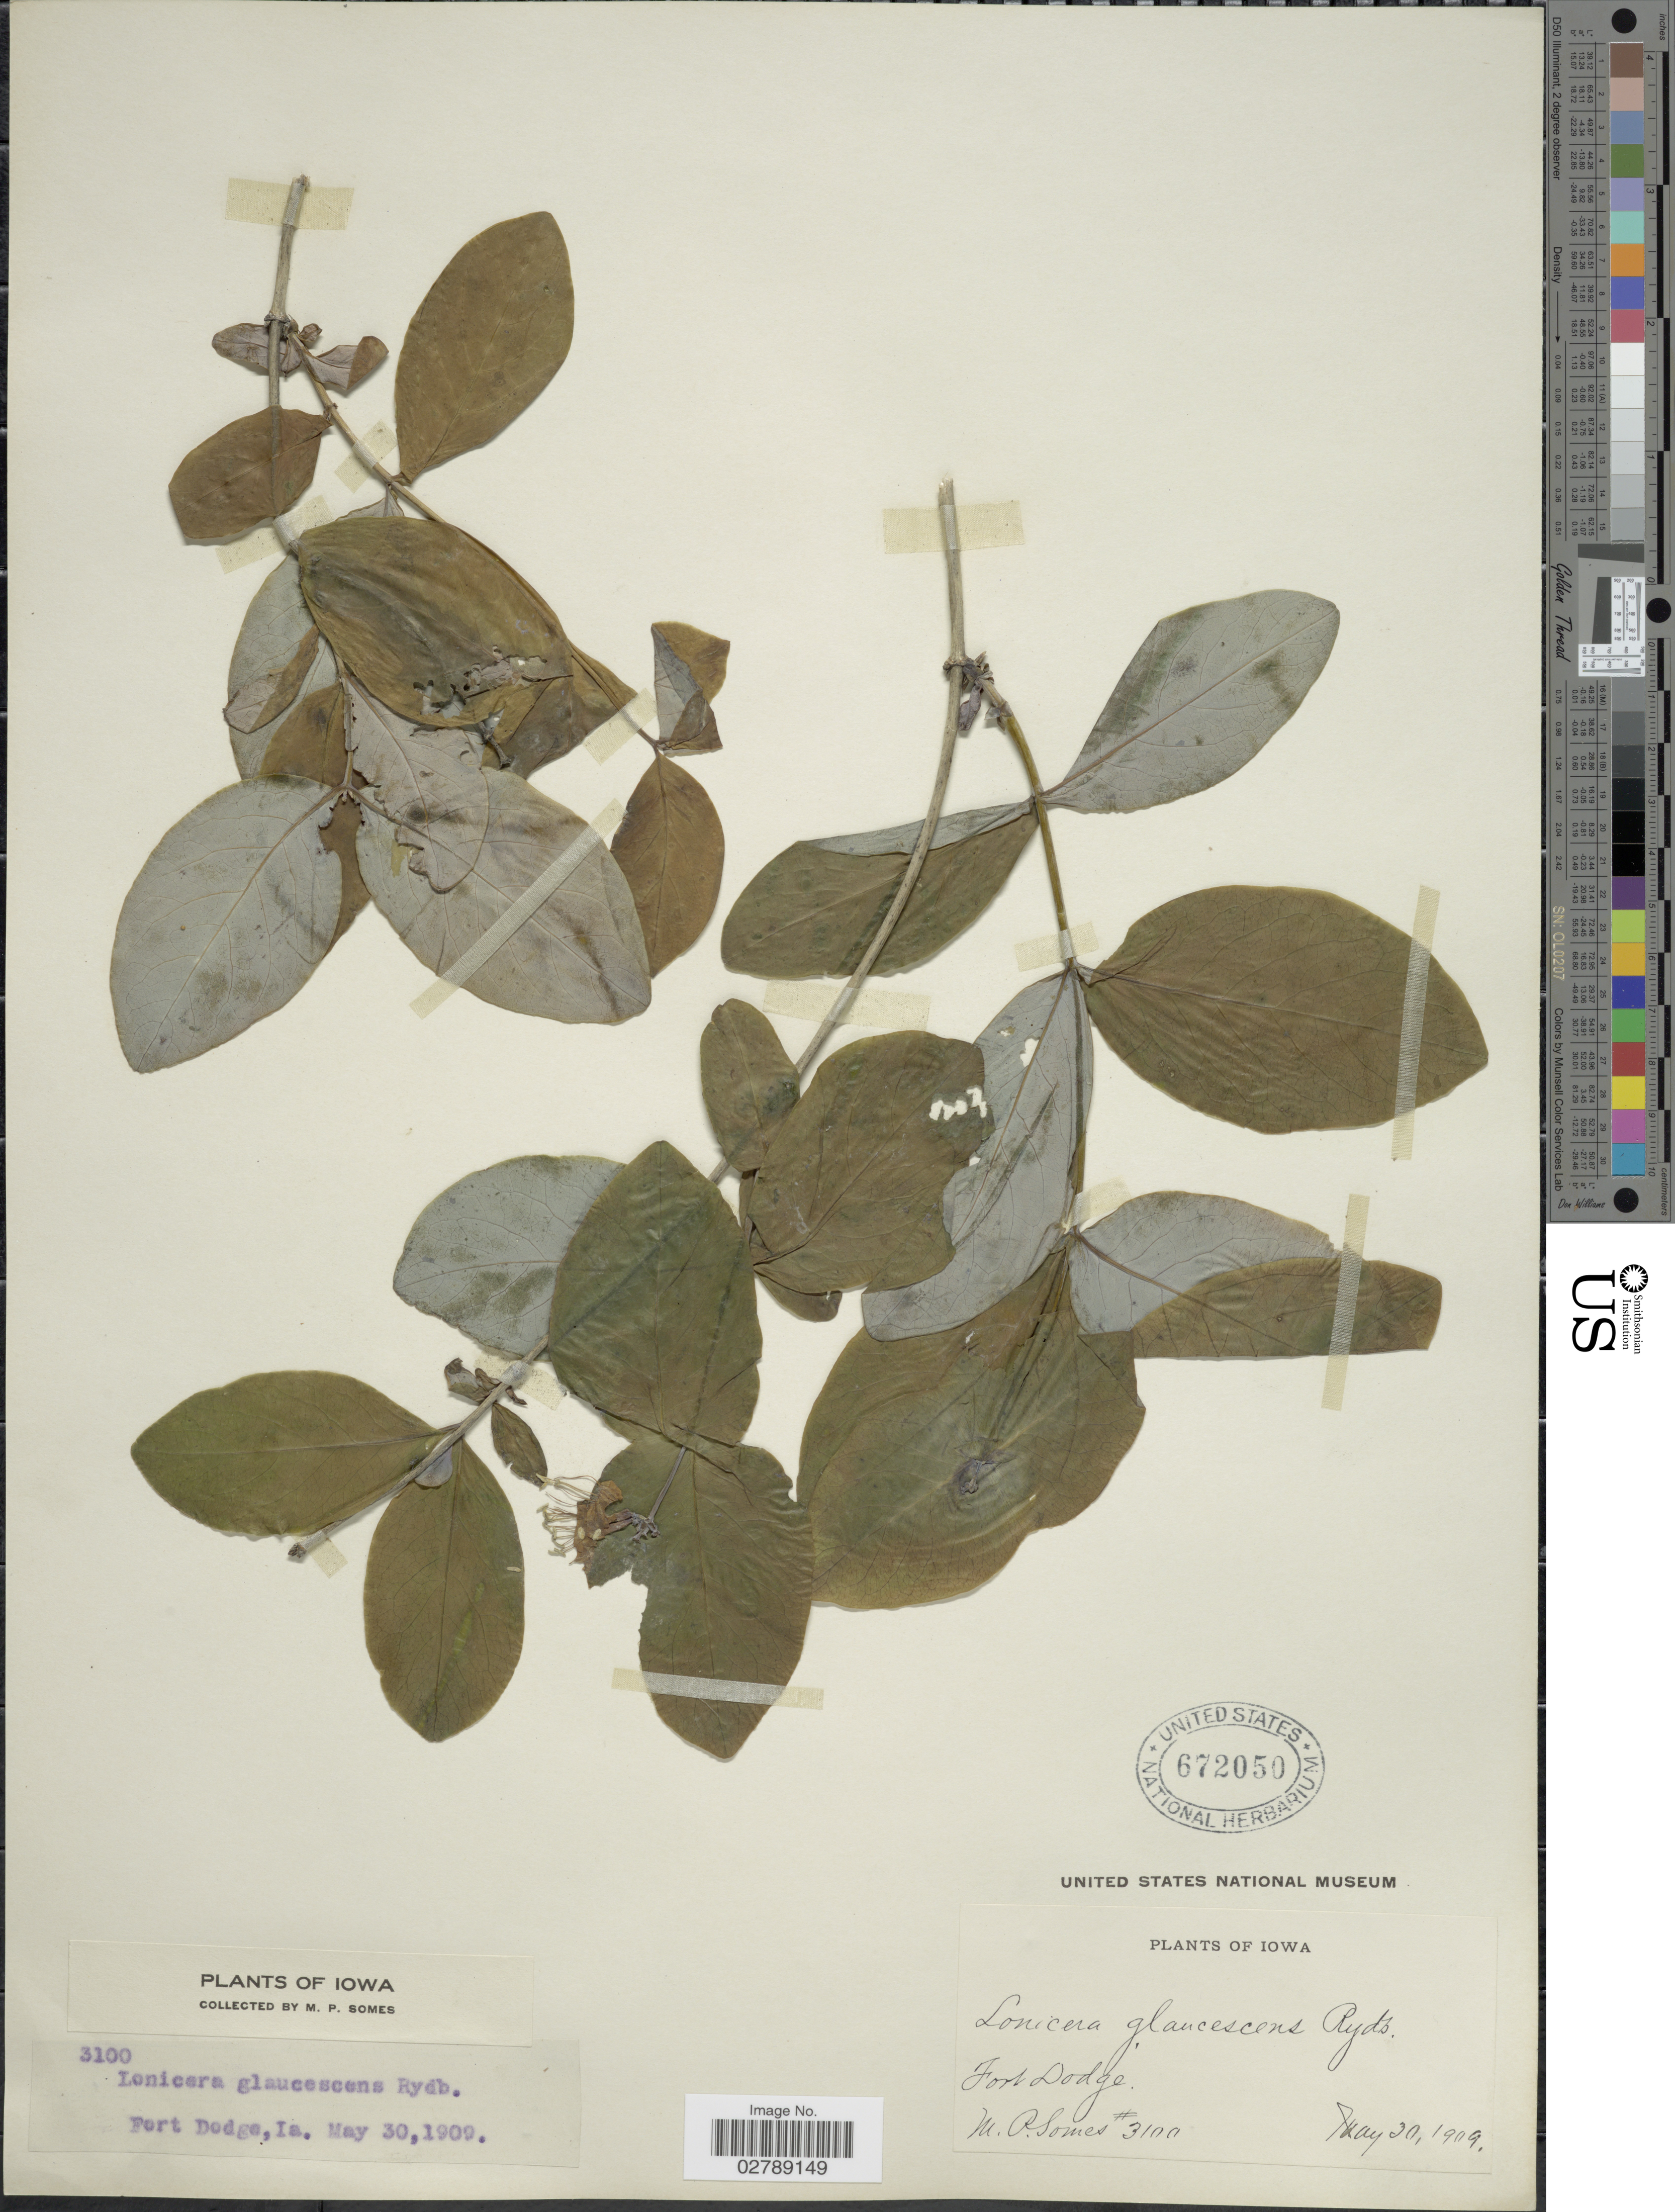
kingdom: Plantae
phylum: Tracheophyta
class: Magnoliopsida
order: Dipsacales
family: Caprifoliaceae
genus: Lonicera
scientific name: Lonicera dioica var. glaucescens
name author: (Rydb.) Butters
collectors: M. Somes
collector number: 3100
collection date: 1909-05-30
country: United States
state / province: Iowa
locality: Fort Dodge. Ia.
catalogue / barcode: US 672050